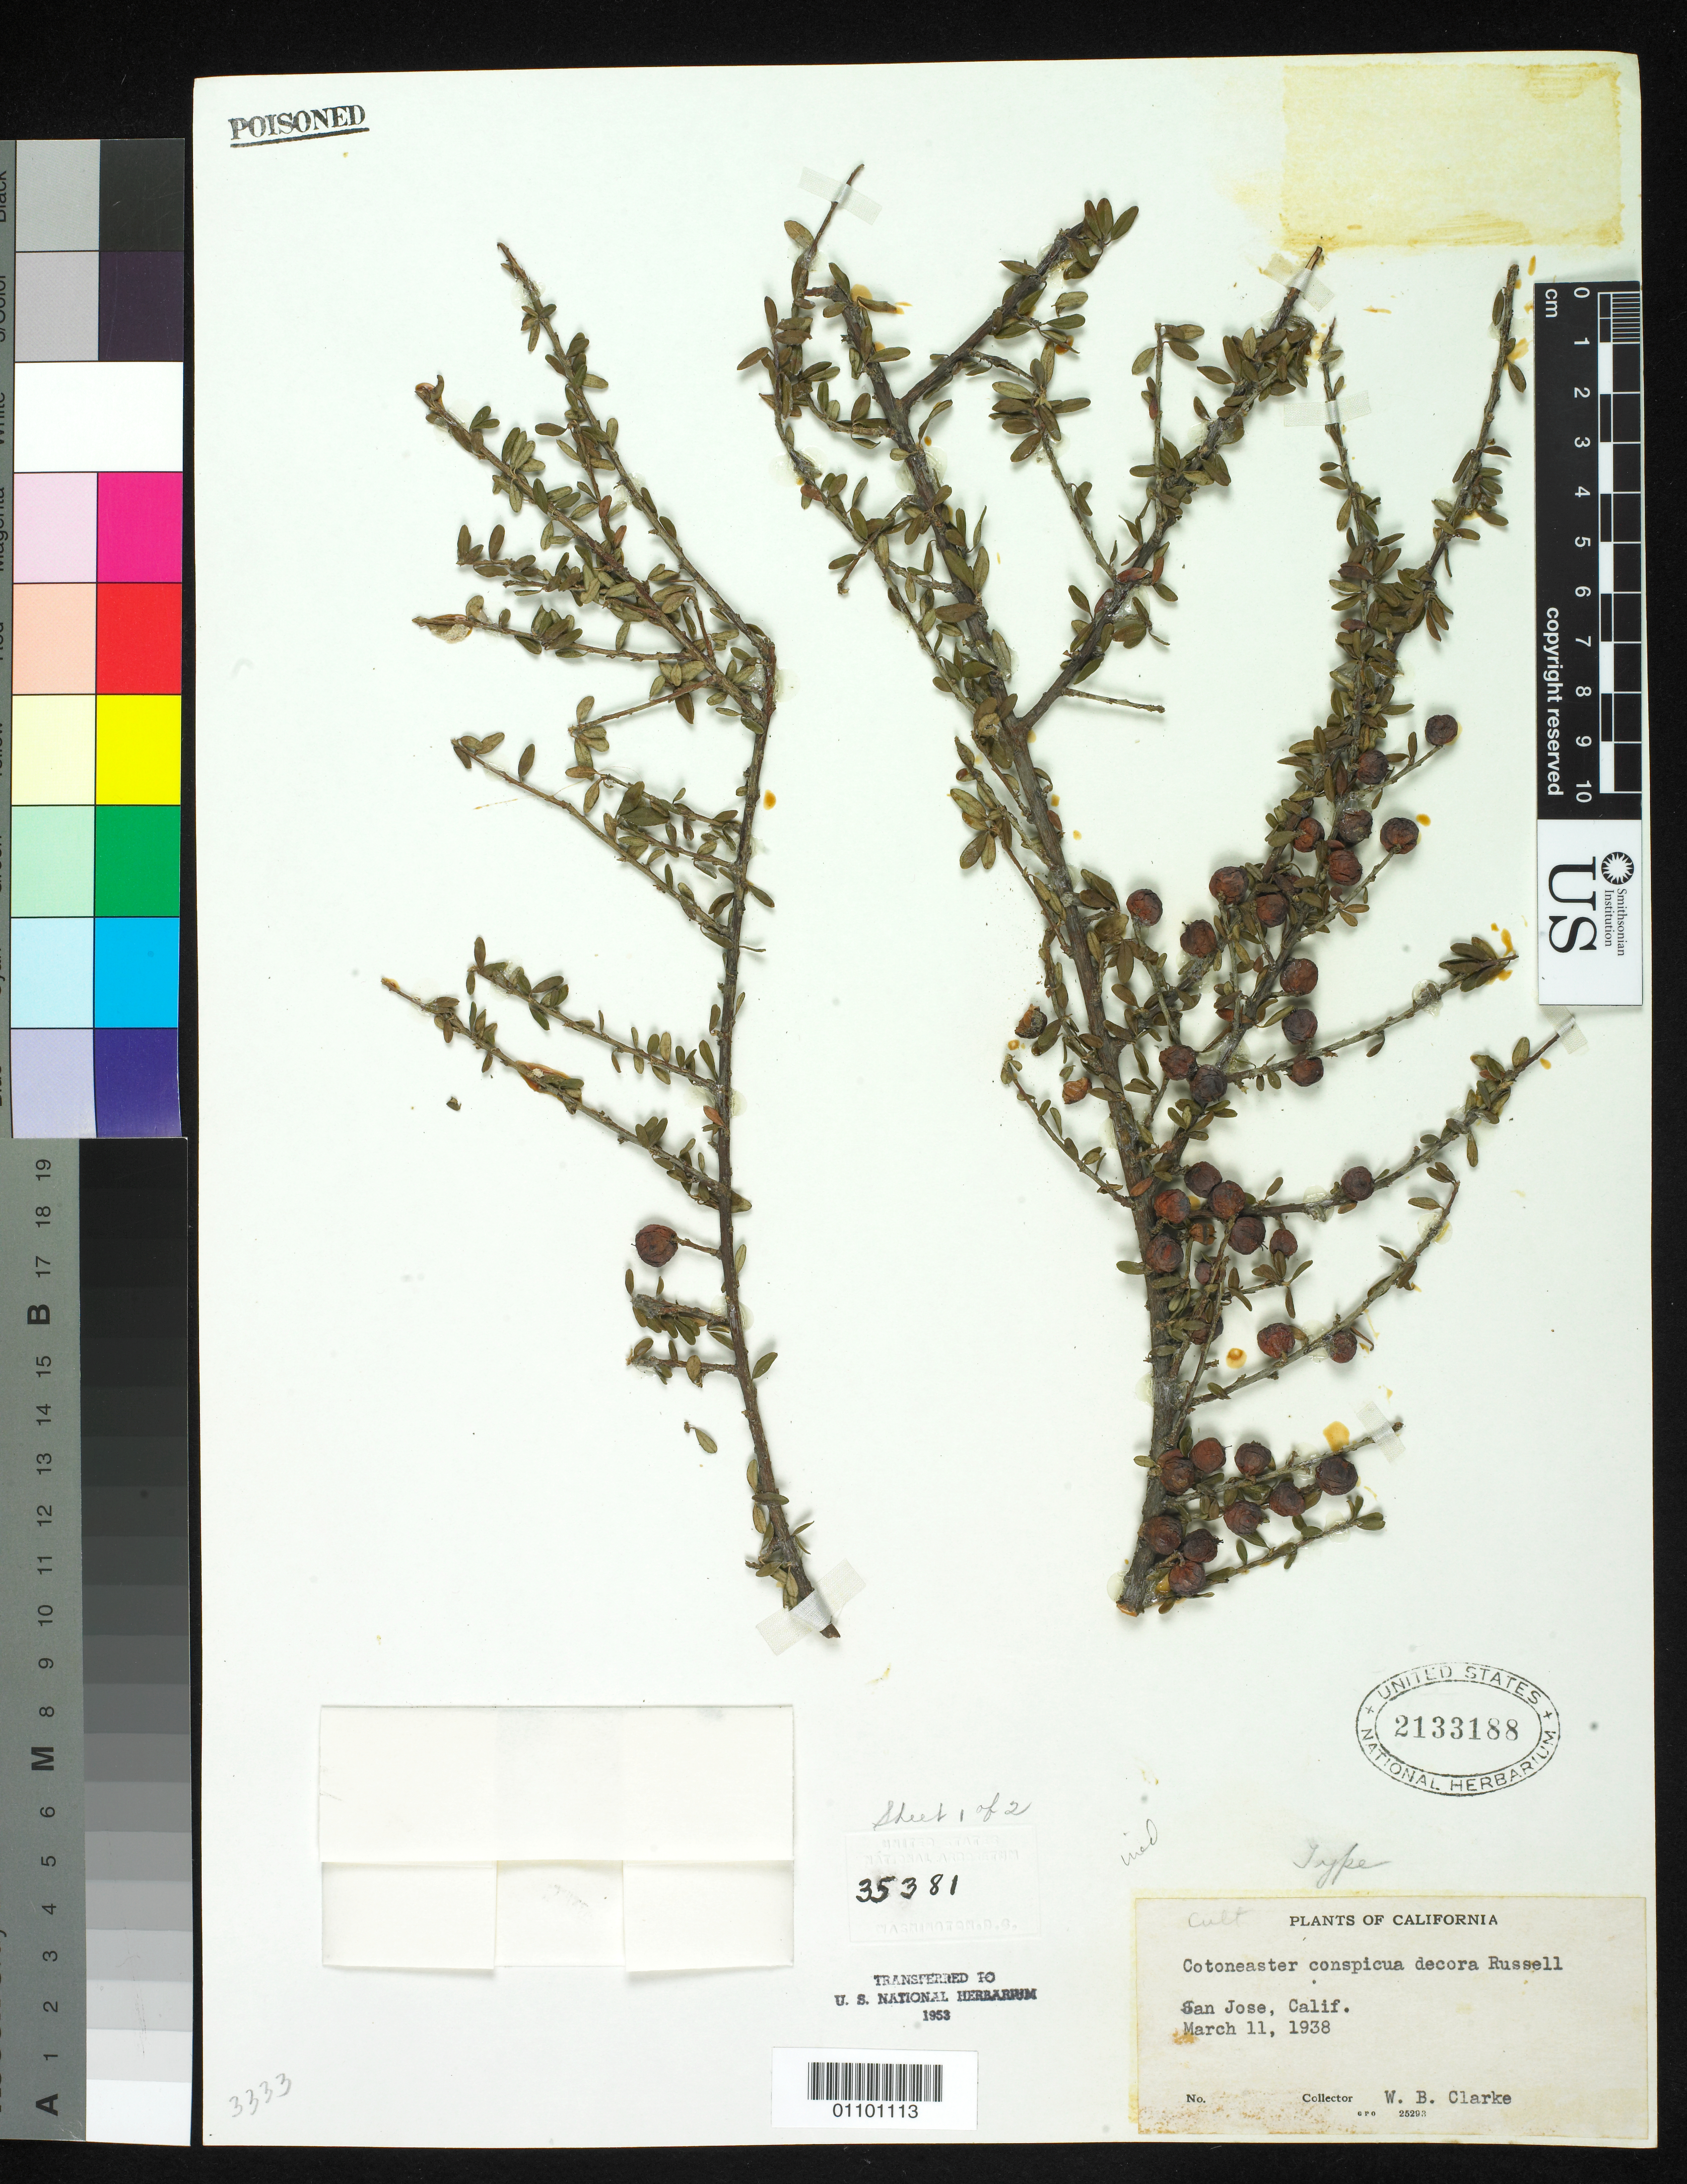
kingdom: Plantae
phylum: Tracheophyta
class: Magnoliopsida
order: Rosales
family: Rosaceae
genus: Cotoneaster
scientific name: Cotoneaster conspicuus var. decorus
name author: P.G. Russell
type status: Holotype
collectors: W. B. Clarke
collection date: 1938-03-11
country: United States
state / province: California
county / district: Santa Clara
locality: San Jose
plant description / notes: Holotype originally at NA, transferred to US 1953.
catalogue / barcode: US 2133188